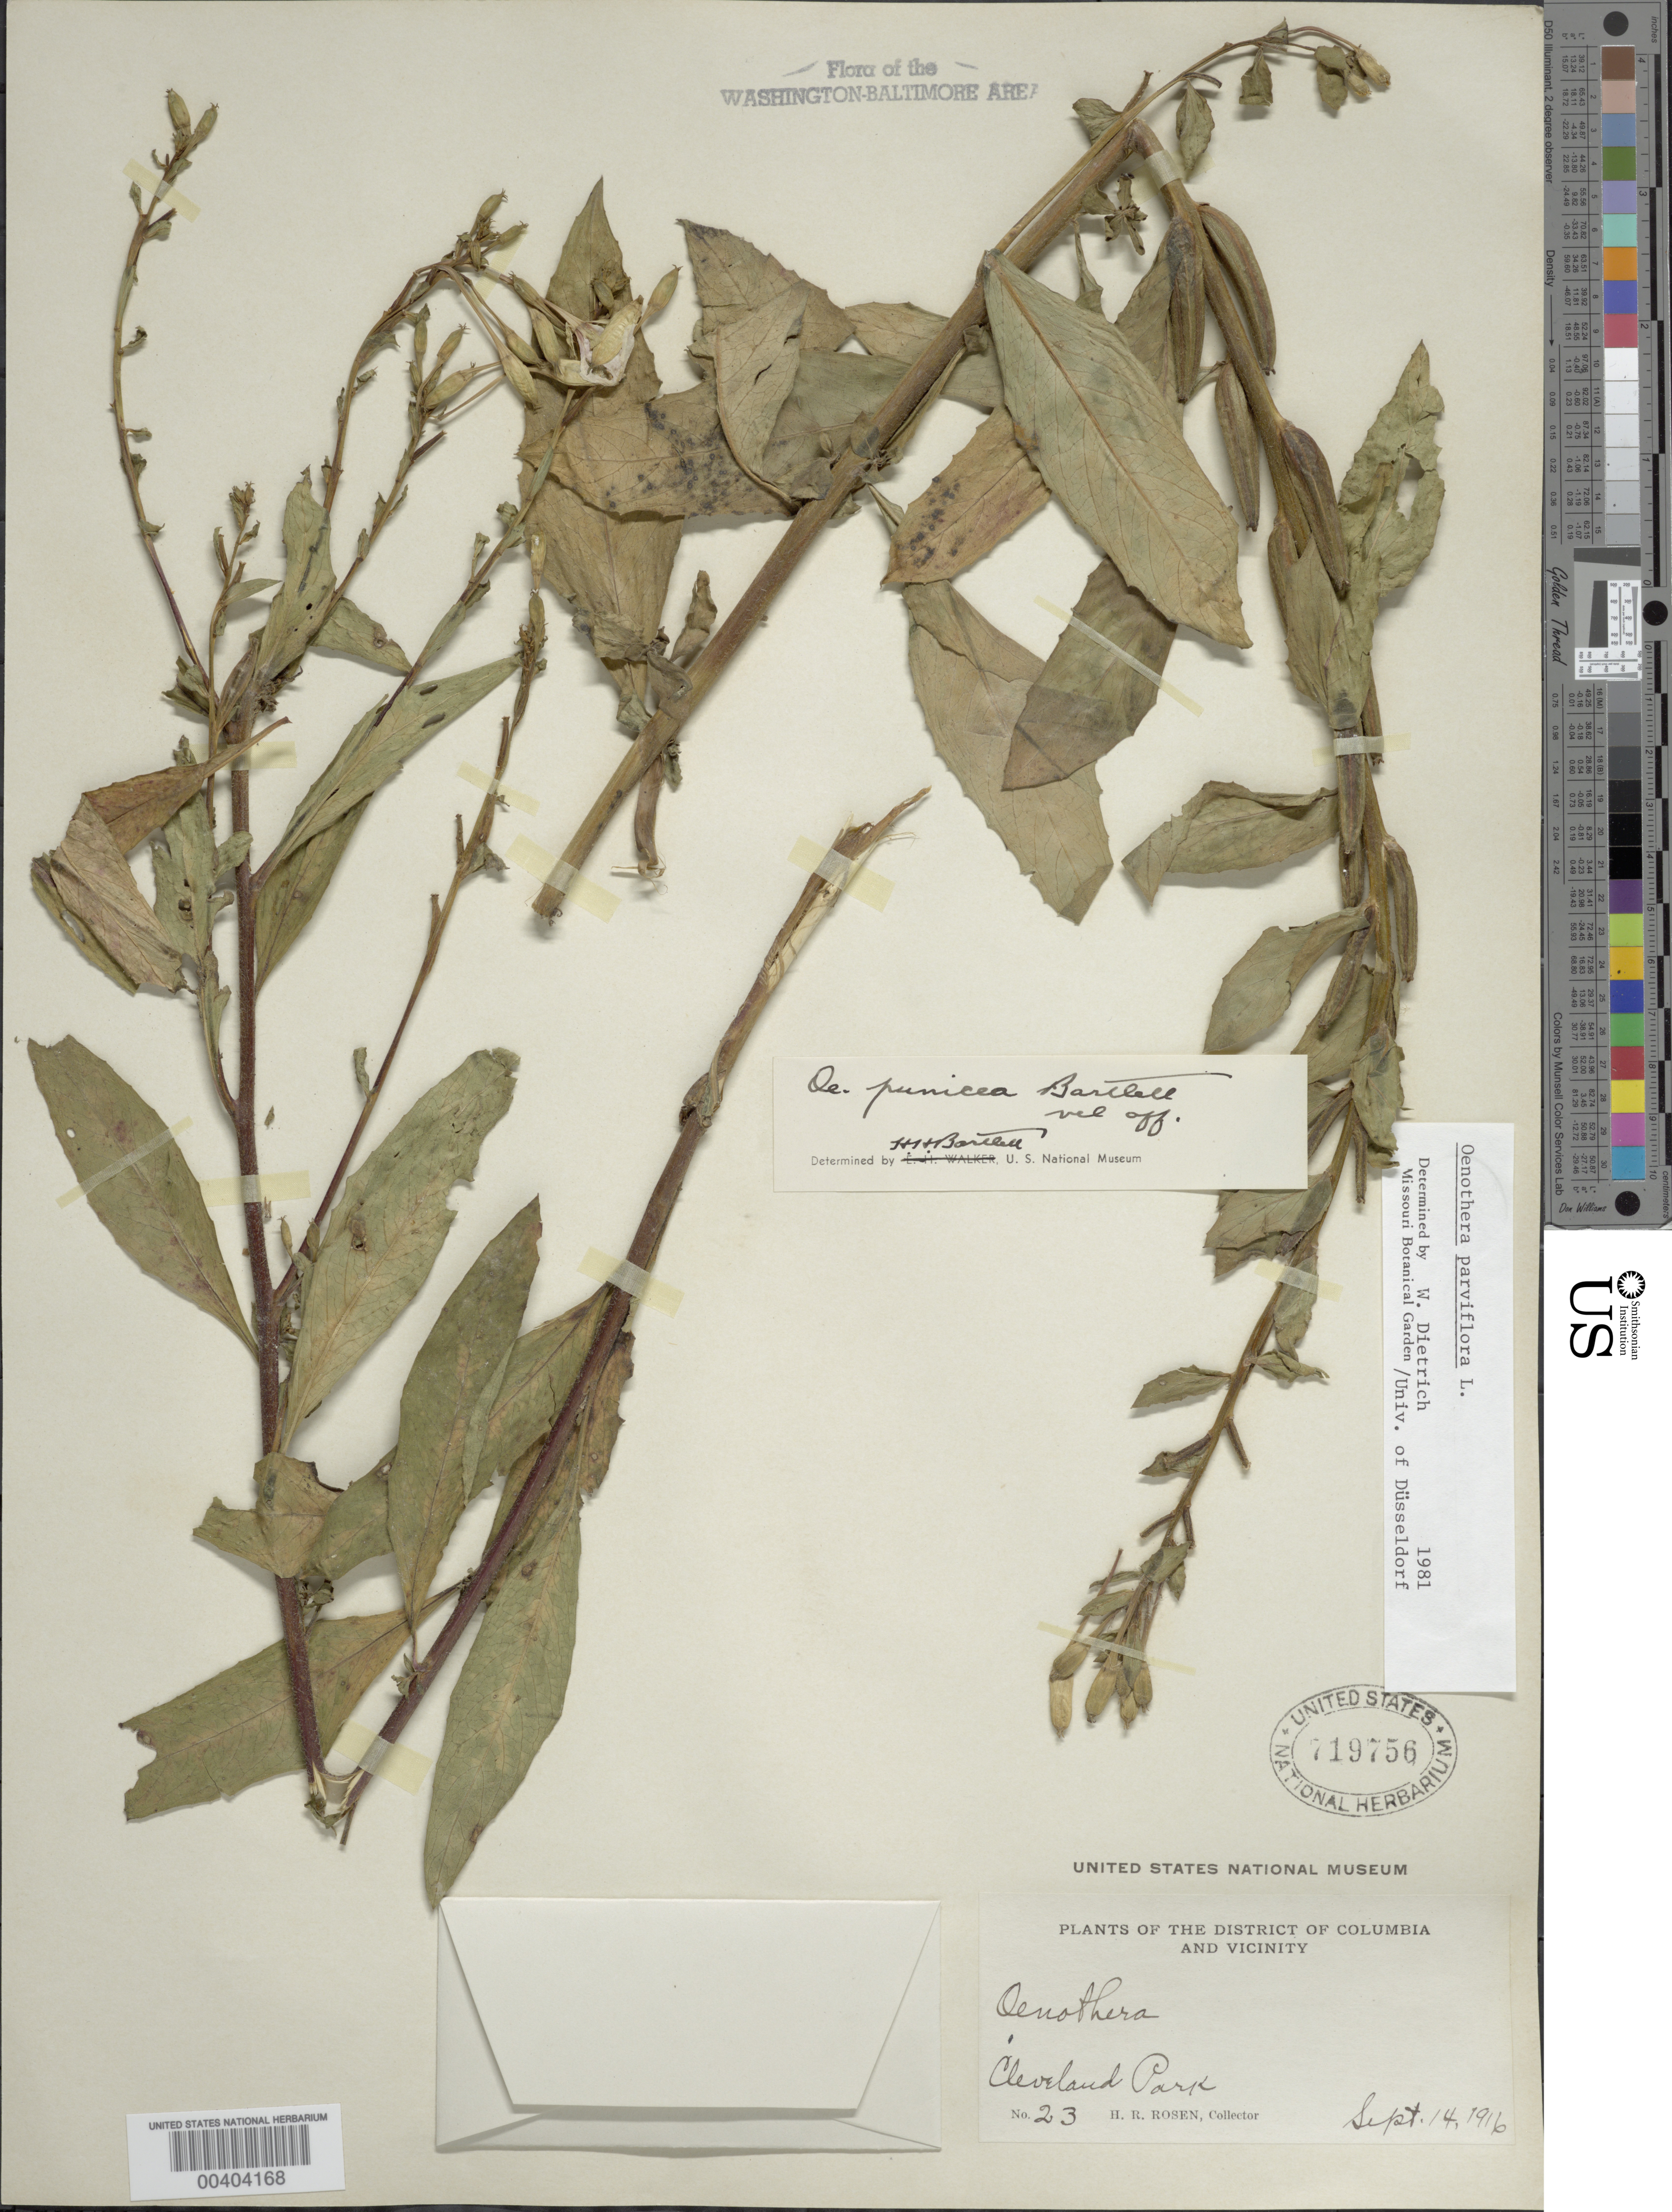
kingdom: Plantae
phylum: Tracheophyta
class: Magnoliopsida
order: Myrtales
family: Onagraceae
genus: Oenothera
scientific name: Oenothera parviflora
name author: L.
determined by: Dietrich, W.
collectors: H. Rosen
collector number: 23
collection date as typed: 14 Sep 1916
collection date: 1916-09-14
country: United States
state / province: District of Columbia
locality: Cleveland Park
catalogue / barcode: US 719756